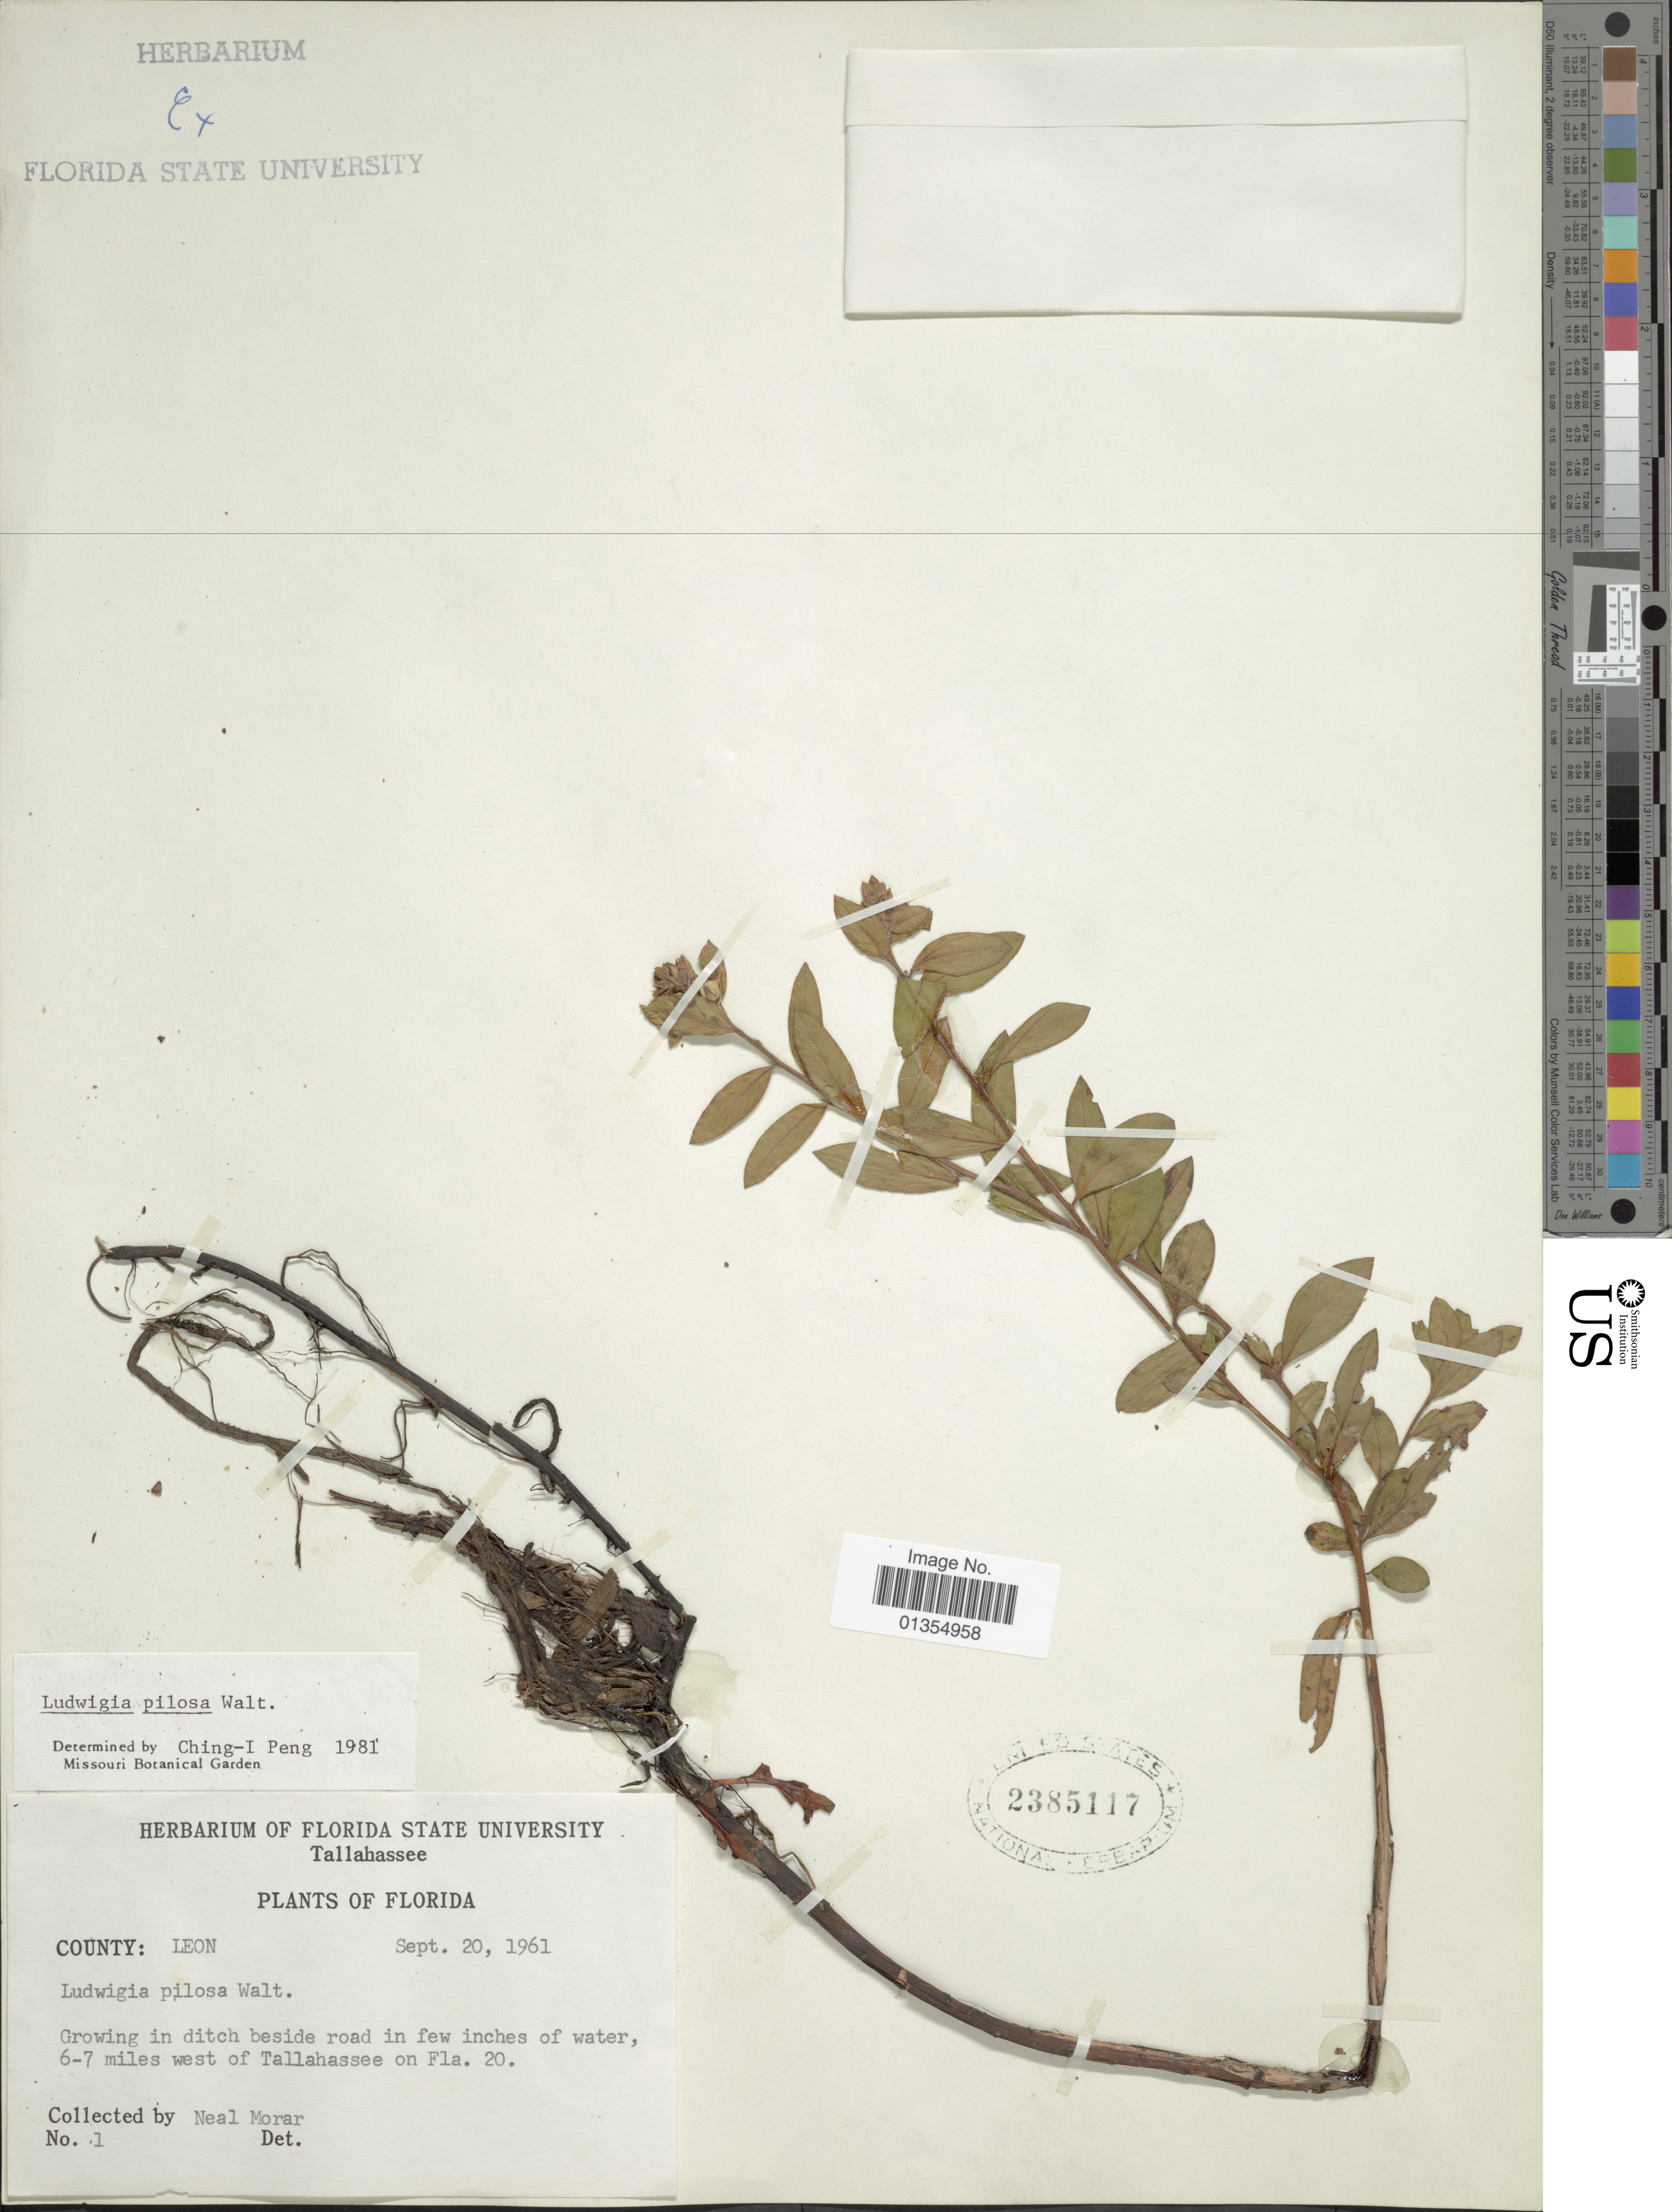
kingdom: Plantae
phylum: Tracheophyta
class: Magnoliopsida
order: Myrtales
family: Onagraceae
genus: Ludwigia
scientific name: Ludwigia pilosa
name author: Walter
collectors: N. Morar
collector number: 1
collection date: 1961-09-20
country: United States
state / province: Florida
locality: County Leon, 6-7 miles west of Tallahassee on Fla 20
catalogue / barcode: US 2385117